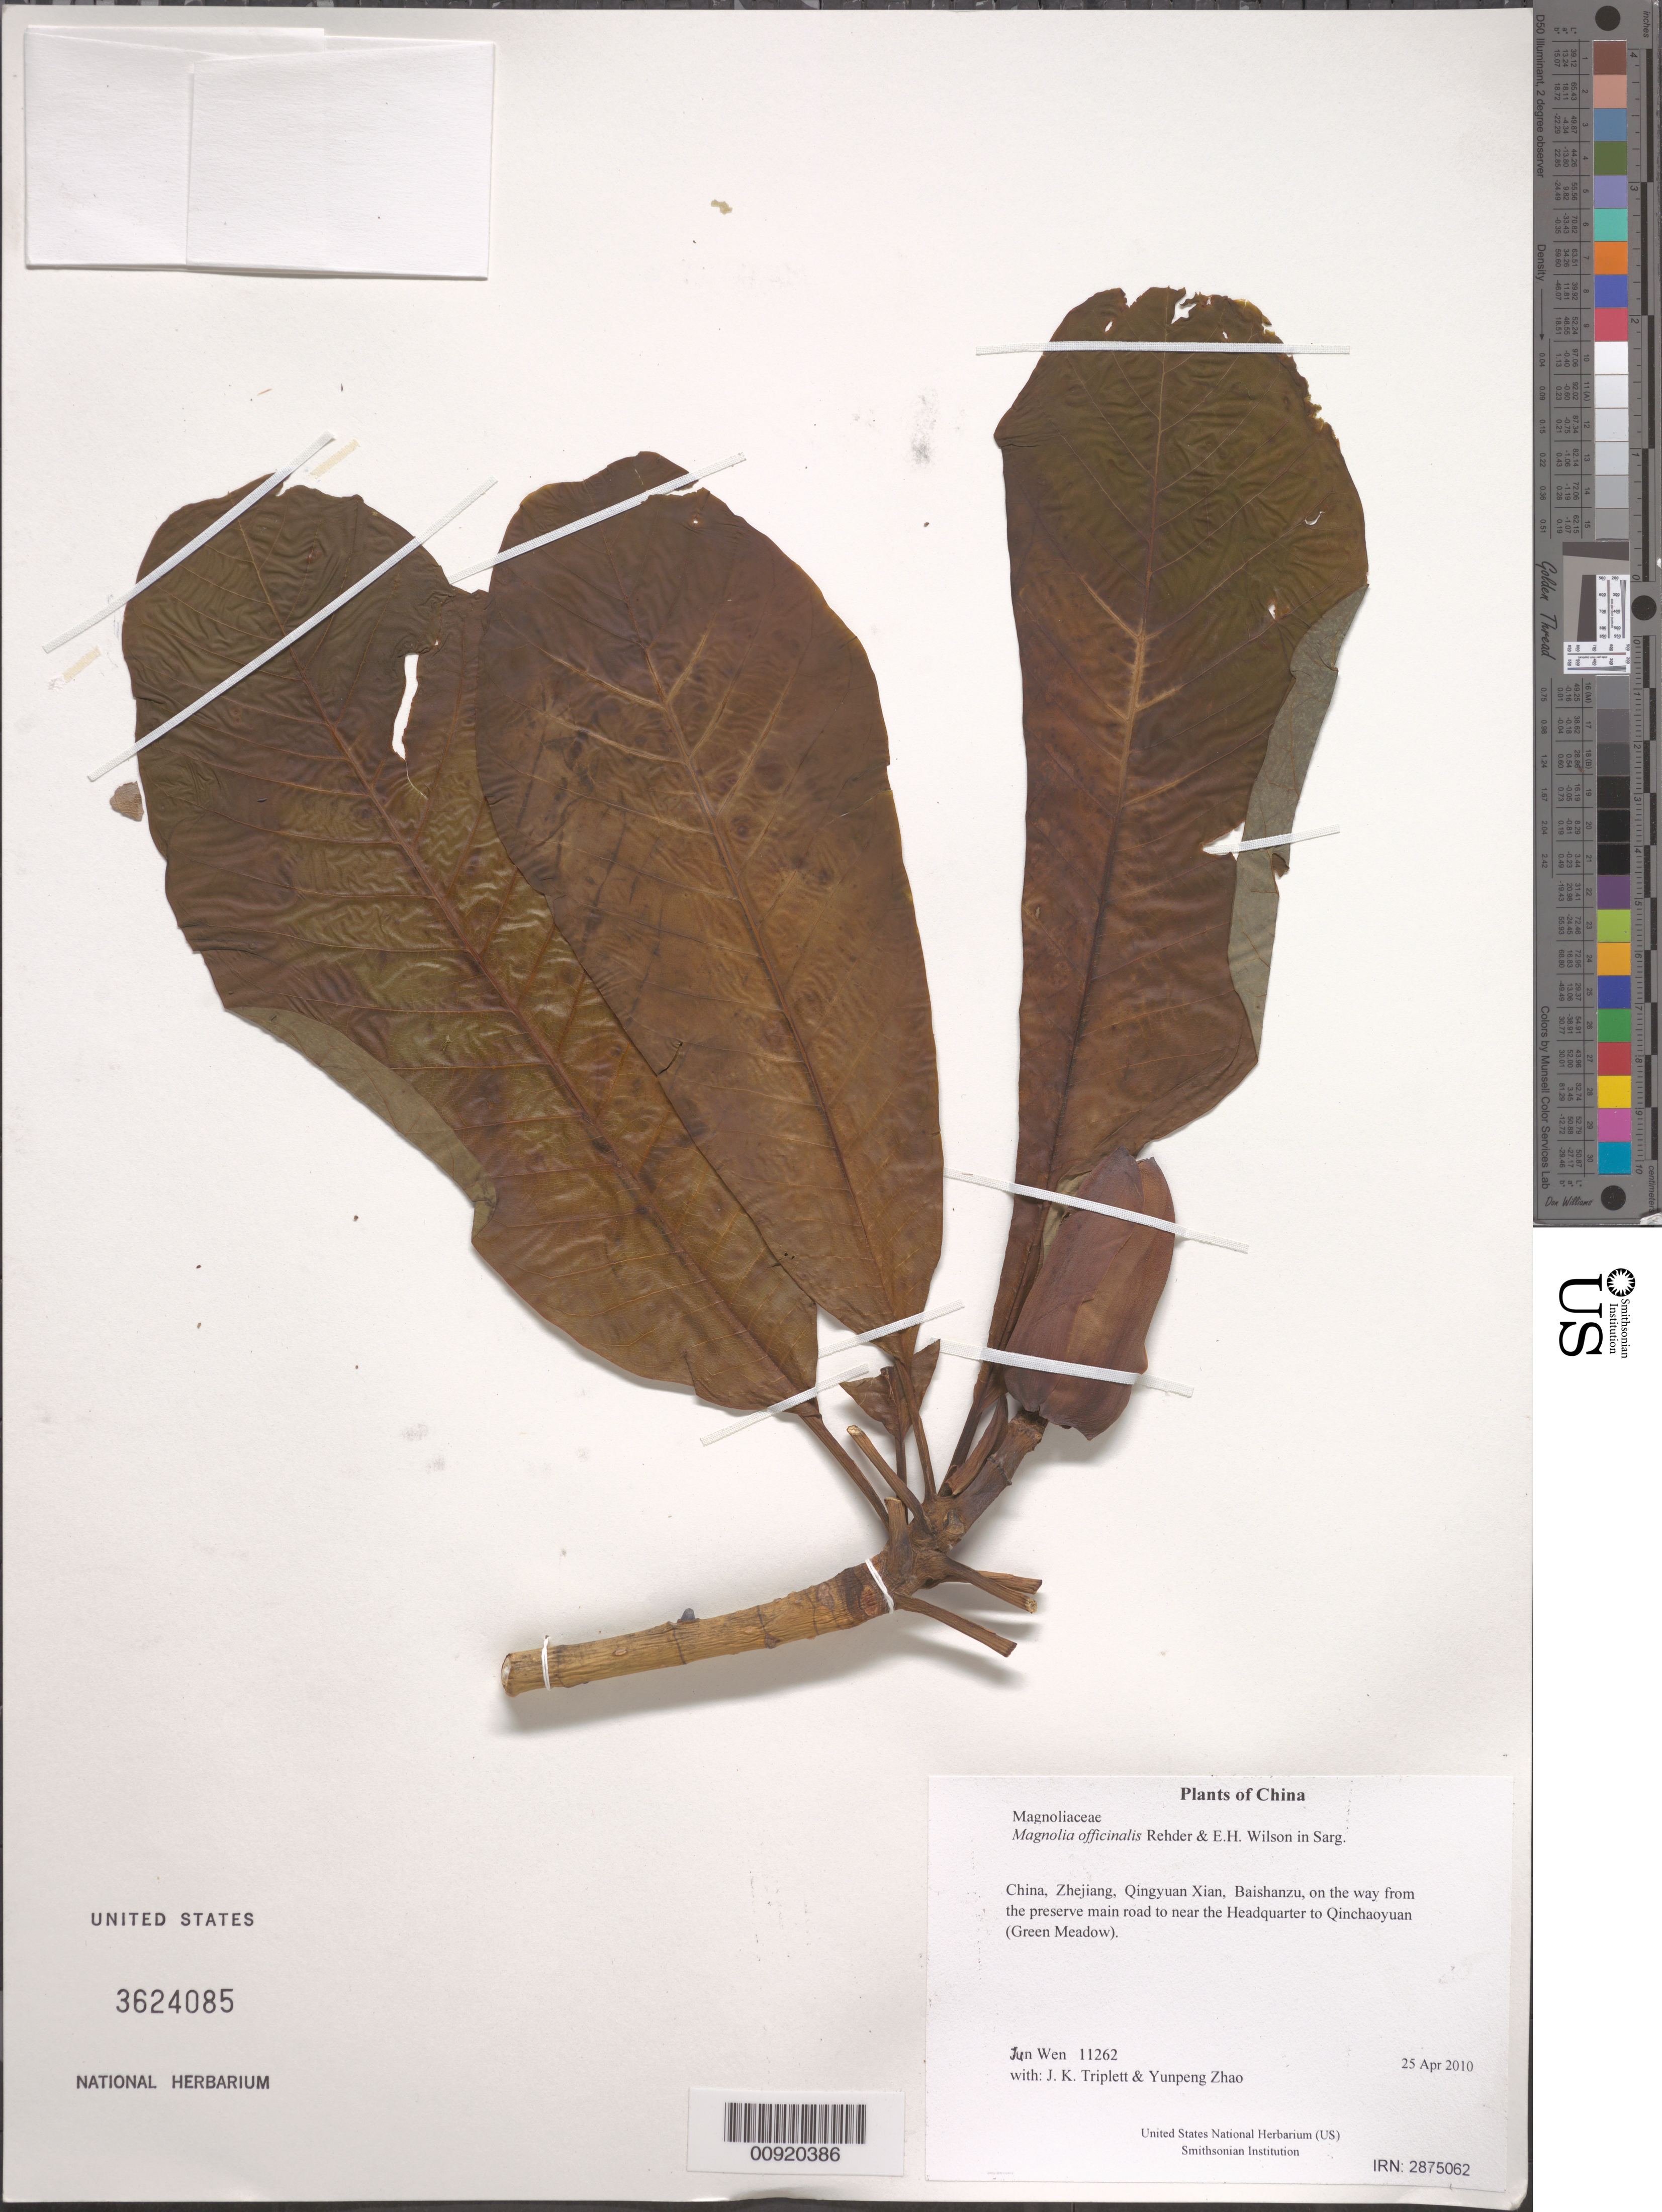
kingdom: Plantae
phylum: Tracheophyta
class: Magnoliopsida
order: Magnoliales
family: Magnoliaceae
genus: Magnolia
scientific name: Magnolia officinalis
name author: Rehder & E.H. Wilson in Sarg.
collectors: J. Wen, J. K. Triplett & Yunpeng Zhao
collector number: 11262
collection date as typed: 25 Apr 2010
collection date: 2010-04-25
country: China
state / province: Zhejiang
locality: Qingyuan Xian, Baishanzu, on the way from the preserve main road to near the Headquarter to Qinchaoyuan (Green Meadow).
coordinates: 27 43.836 N, 119 11.136 E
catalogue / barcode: US 3624085